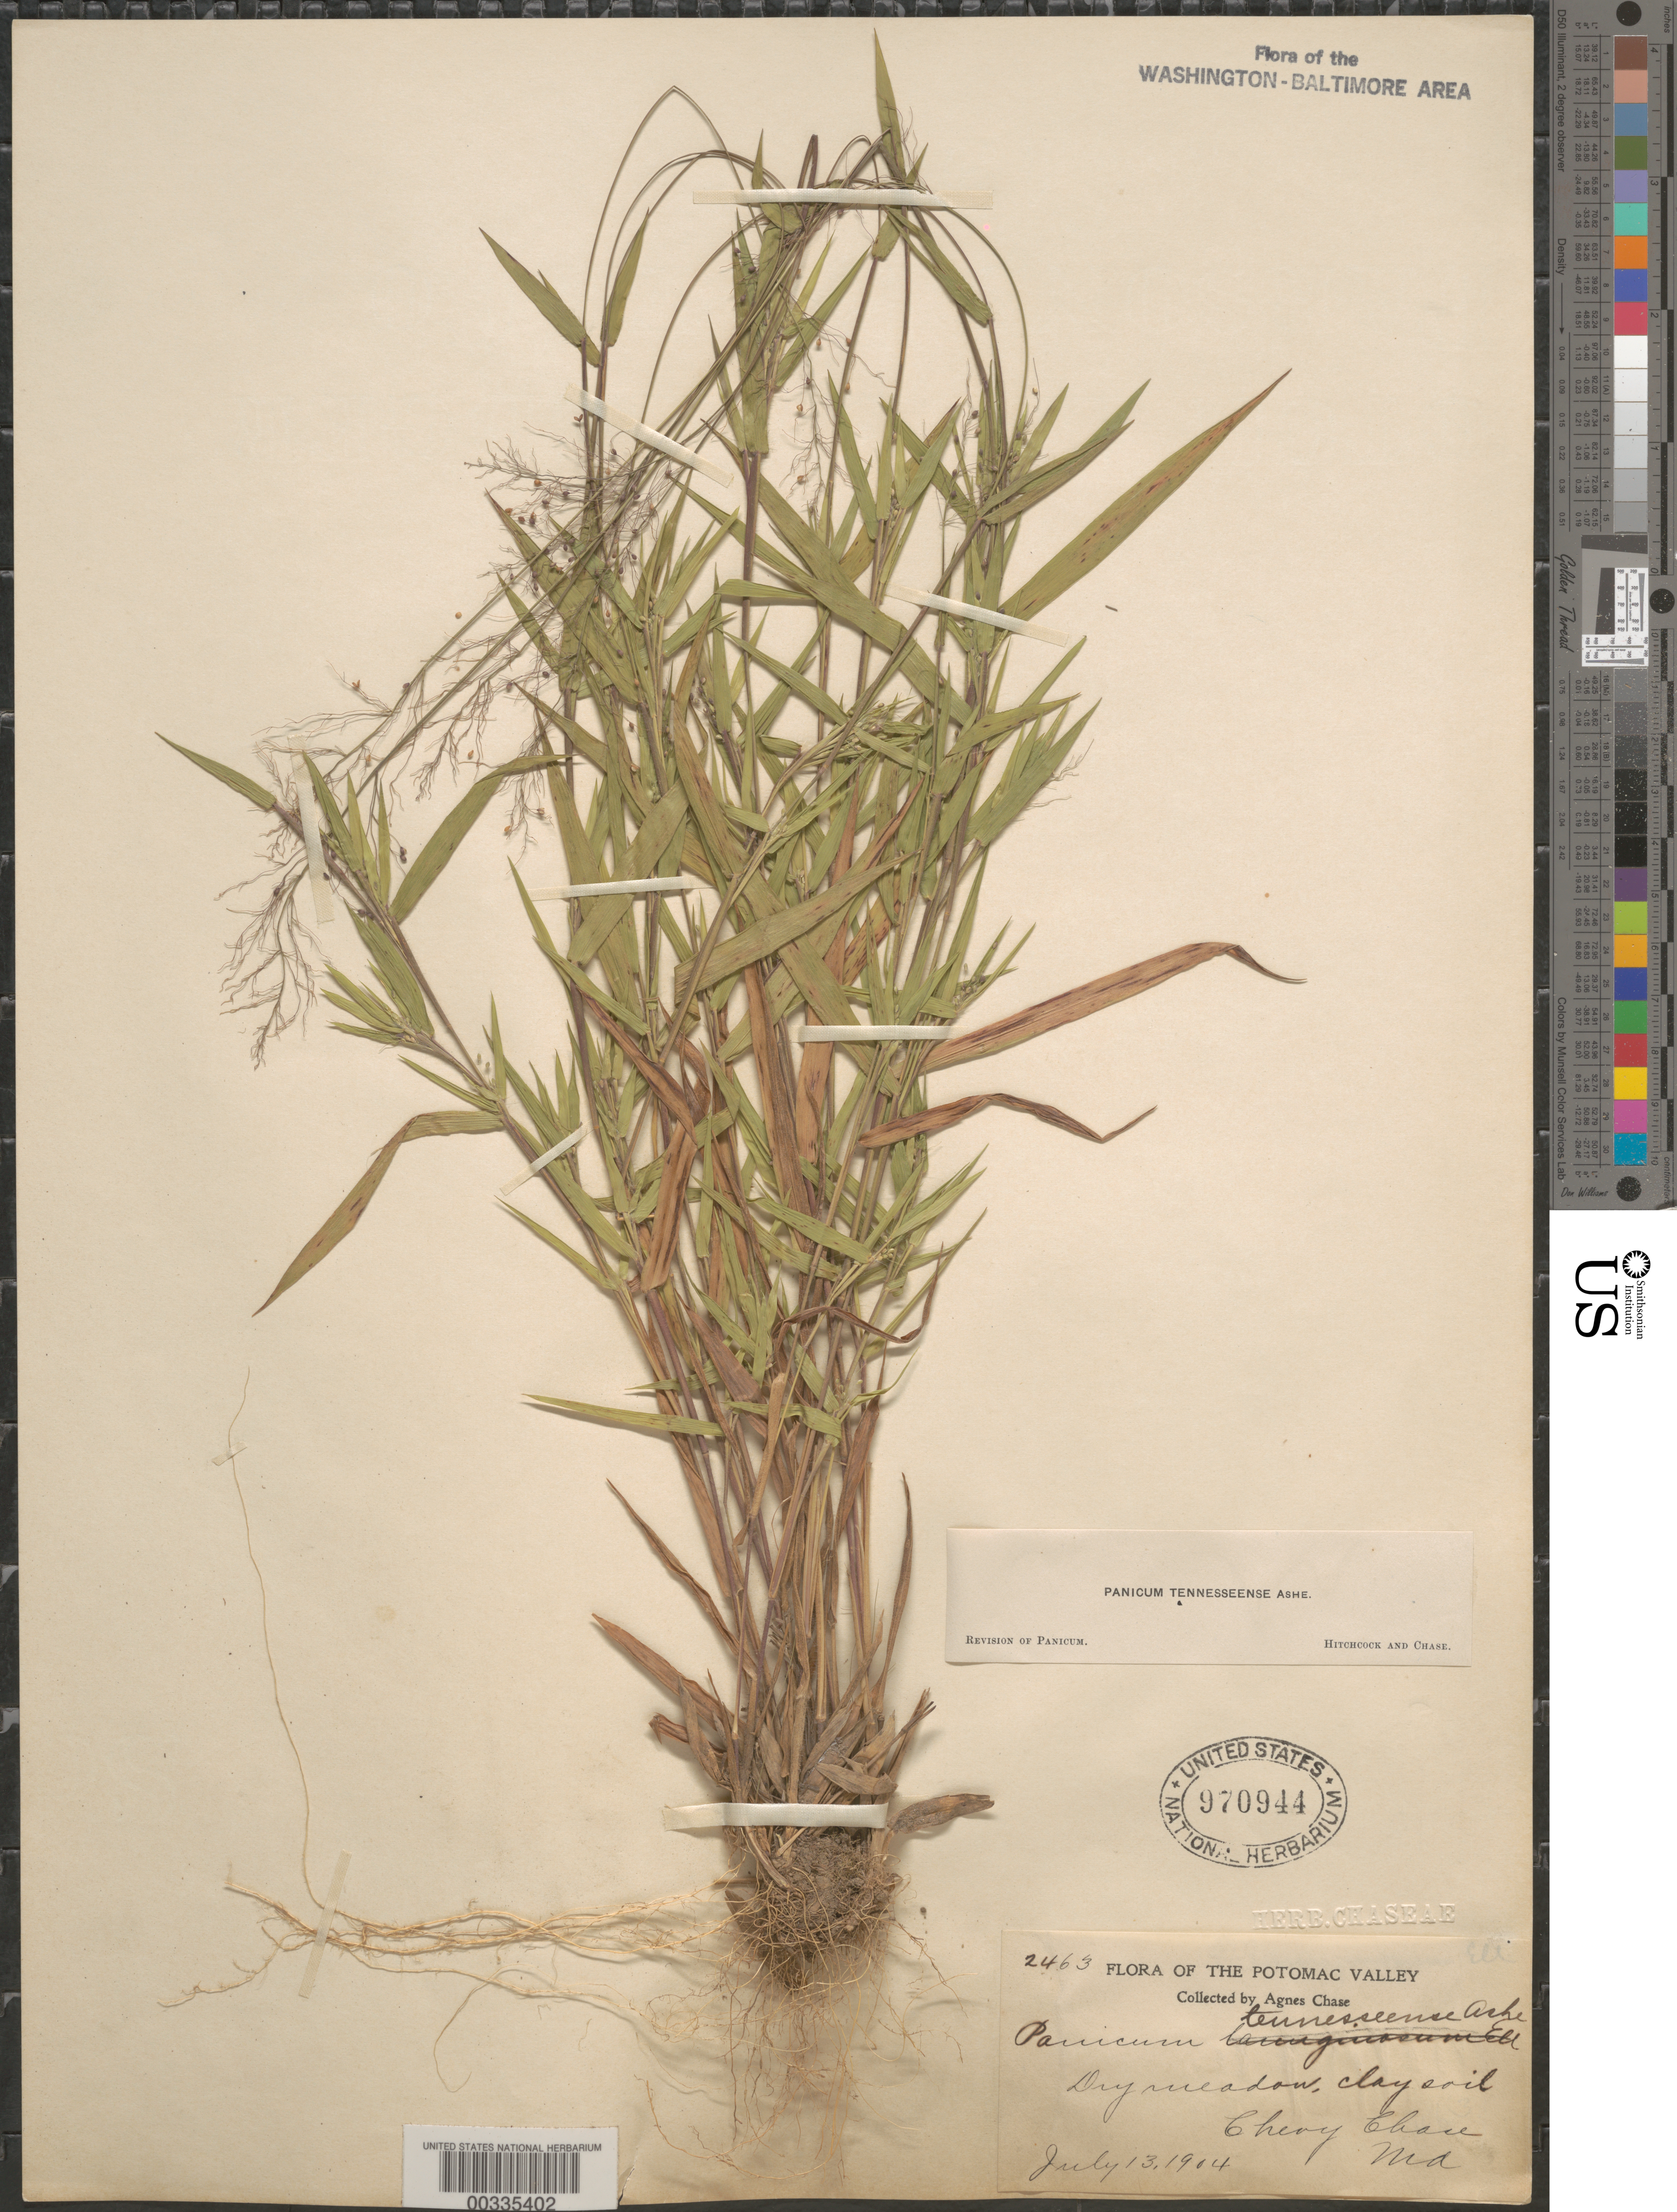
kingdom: Plantae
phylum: Tracheophyta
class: Liliopsida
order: Poales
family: Poaceae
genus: Dichanthelium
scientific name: Dichanthelium acuminatum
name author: (Sw.) Gould & C.A. Clark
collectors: A. Chase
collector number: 2463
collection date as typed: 13 Jul 1904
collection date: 1904-07-13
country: United States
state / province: Maryland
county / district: Montgomery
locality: Chevy Chase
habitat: Dry meadow, clay soil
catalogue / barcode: US 970944